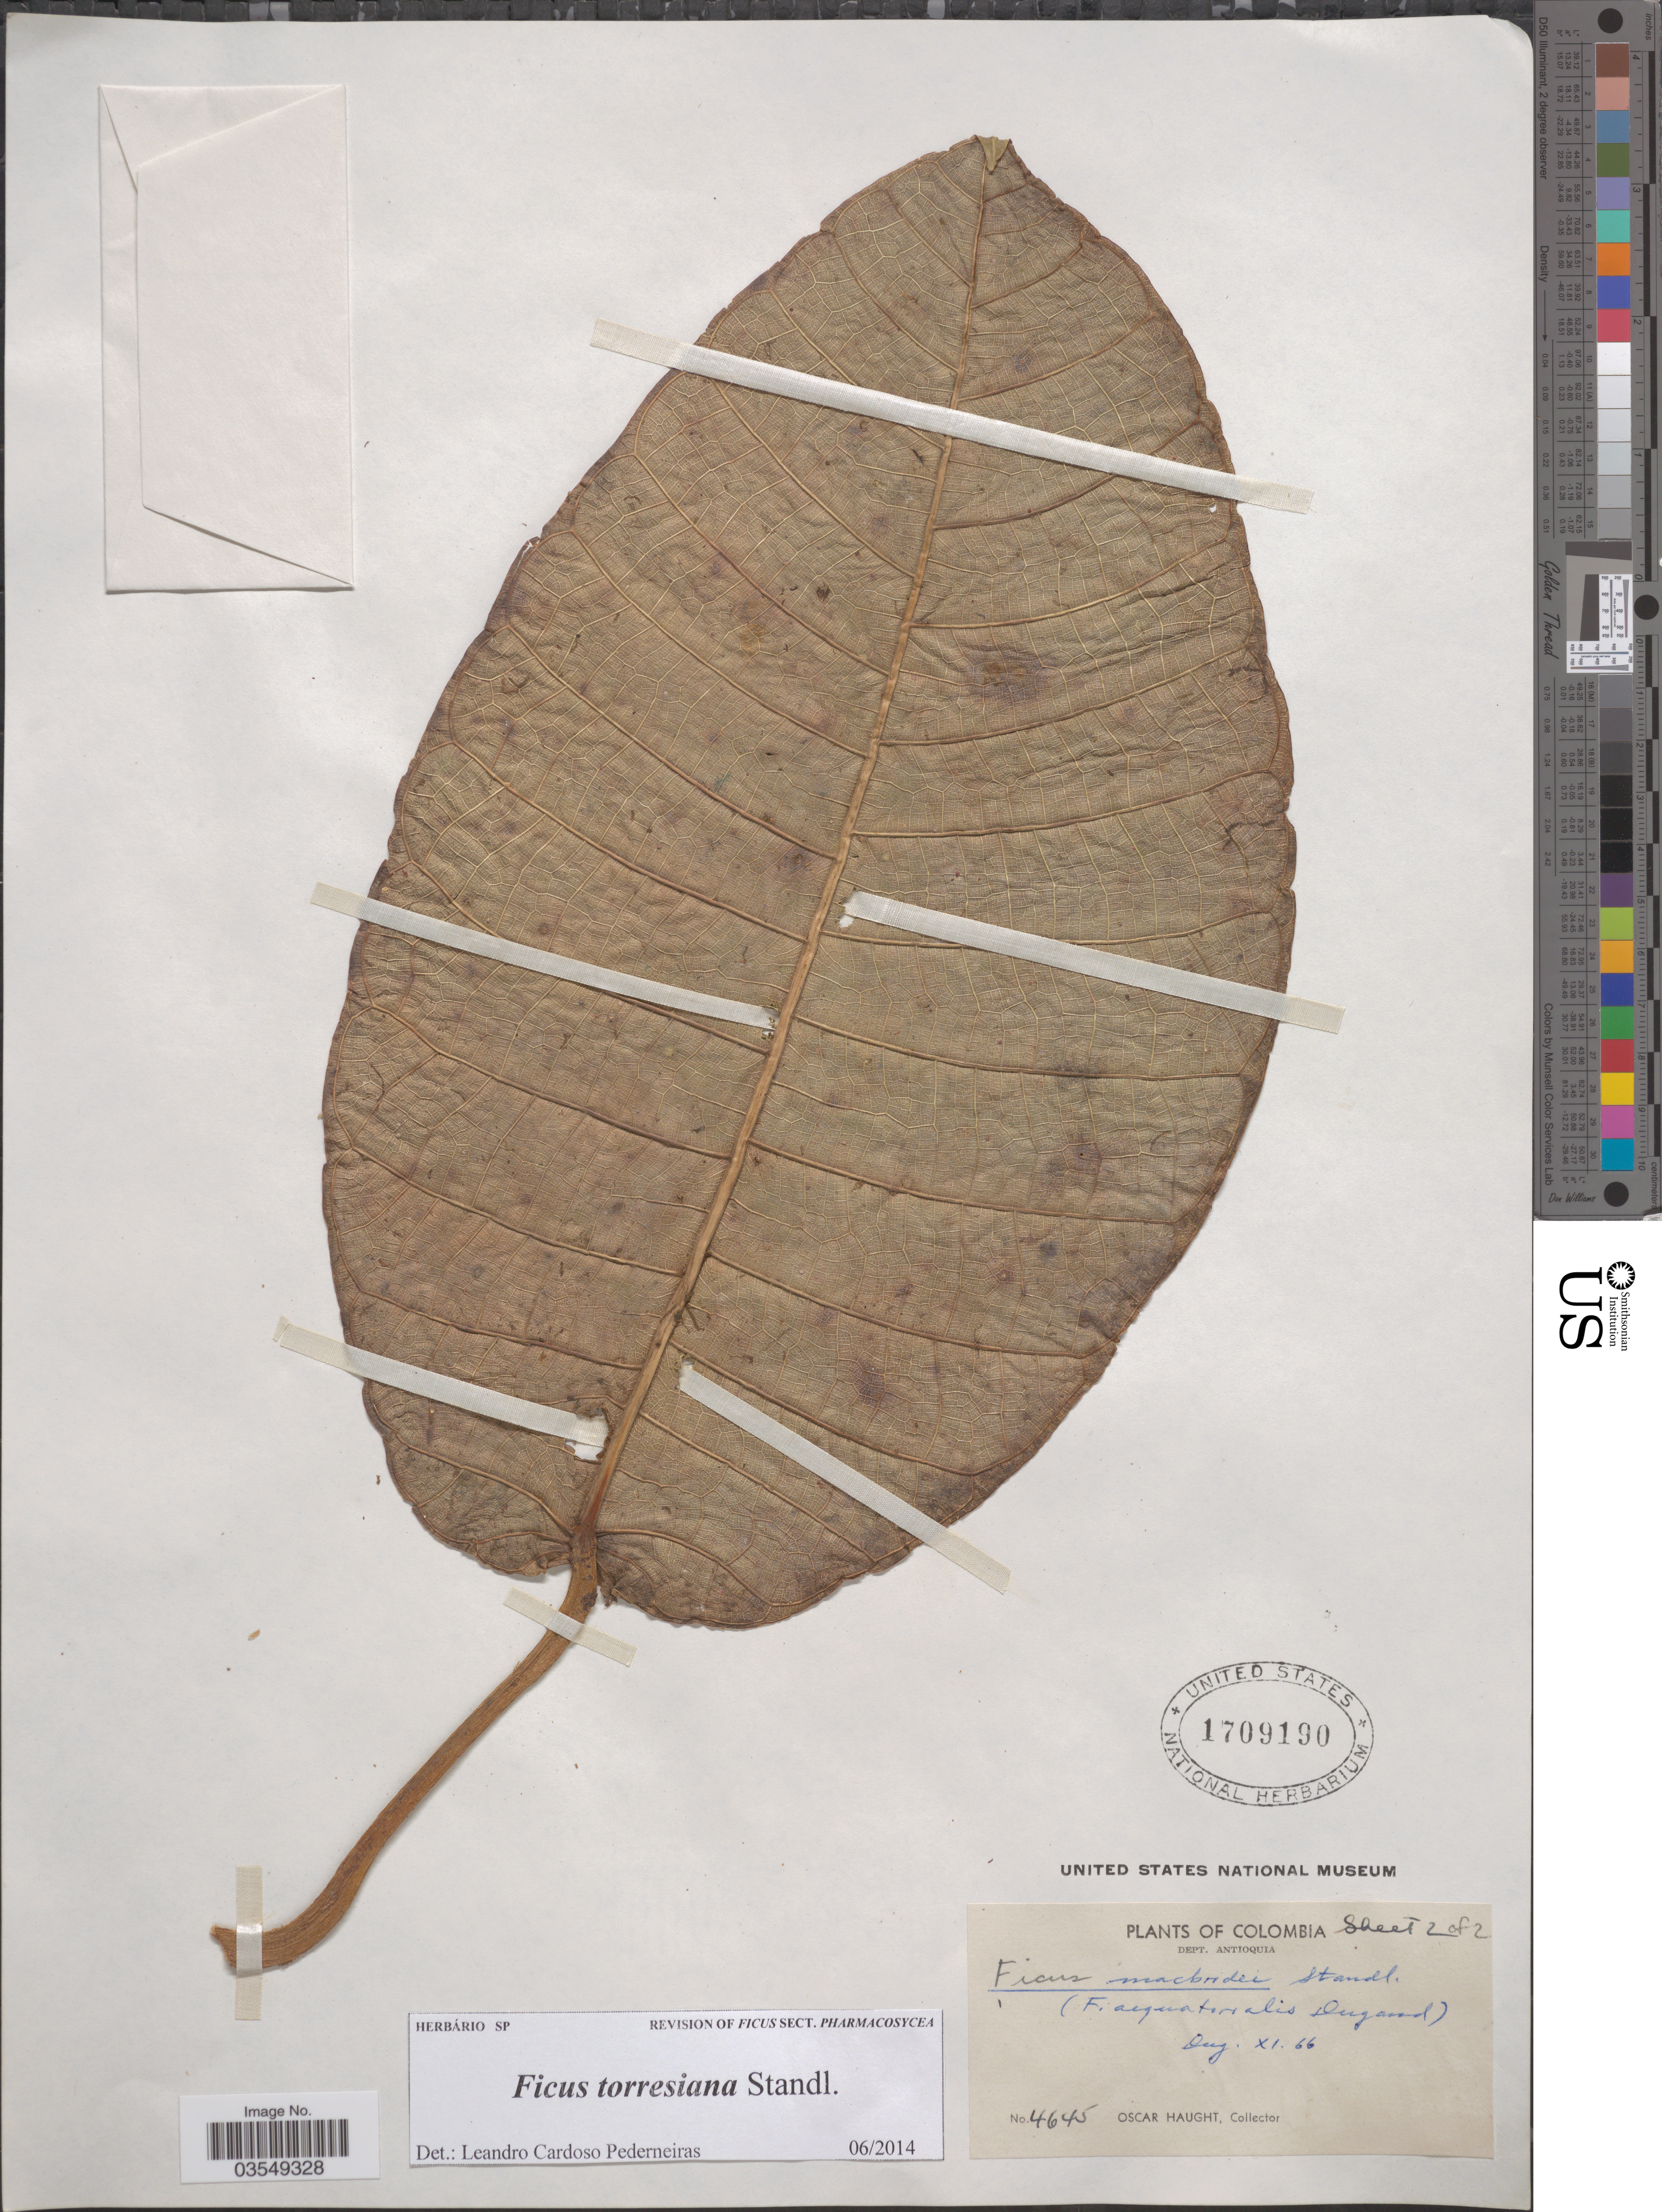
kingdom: Plantae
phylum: Tracheophyta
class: Magnoliopsida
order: Rosales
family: Moraceae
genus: Ficus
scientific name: Ficus torresiana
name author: Standl.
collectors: O. L. Haught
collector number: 4645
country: Colombia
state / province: Antioquia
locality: Dept. Antioquia.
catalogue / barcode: US 1709190